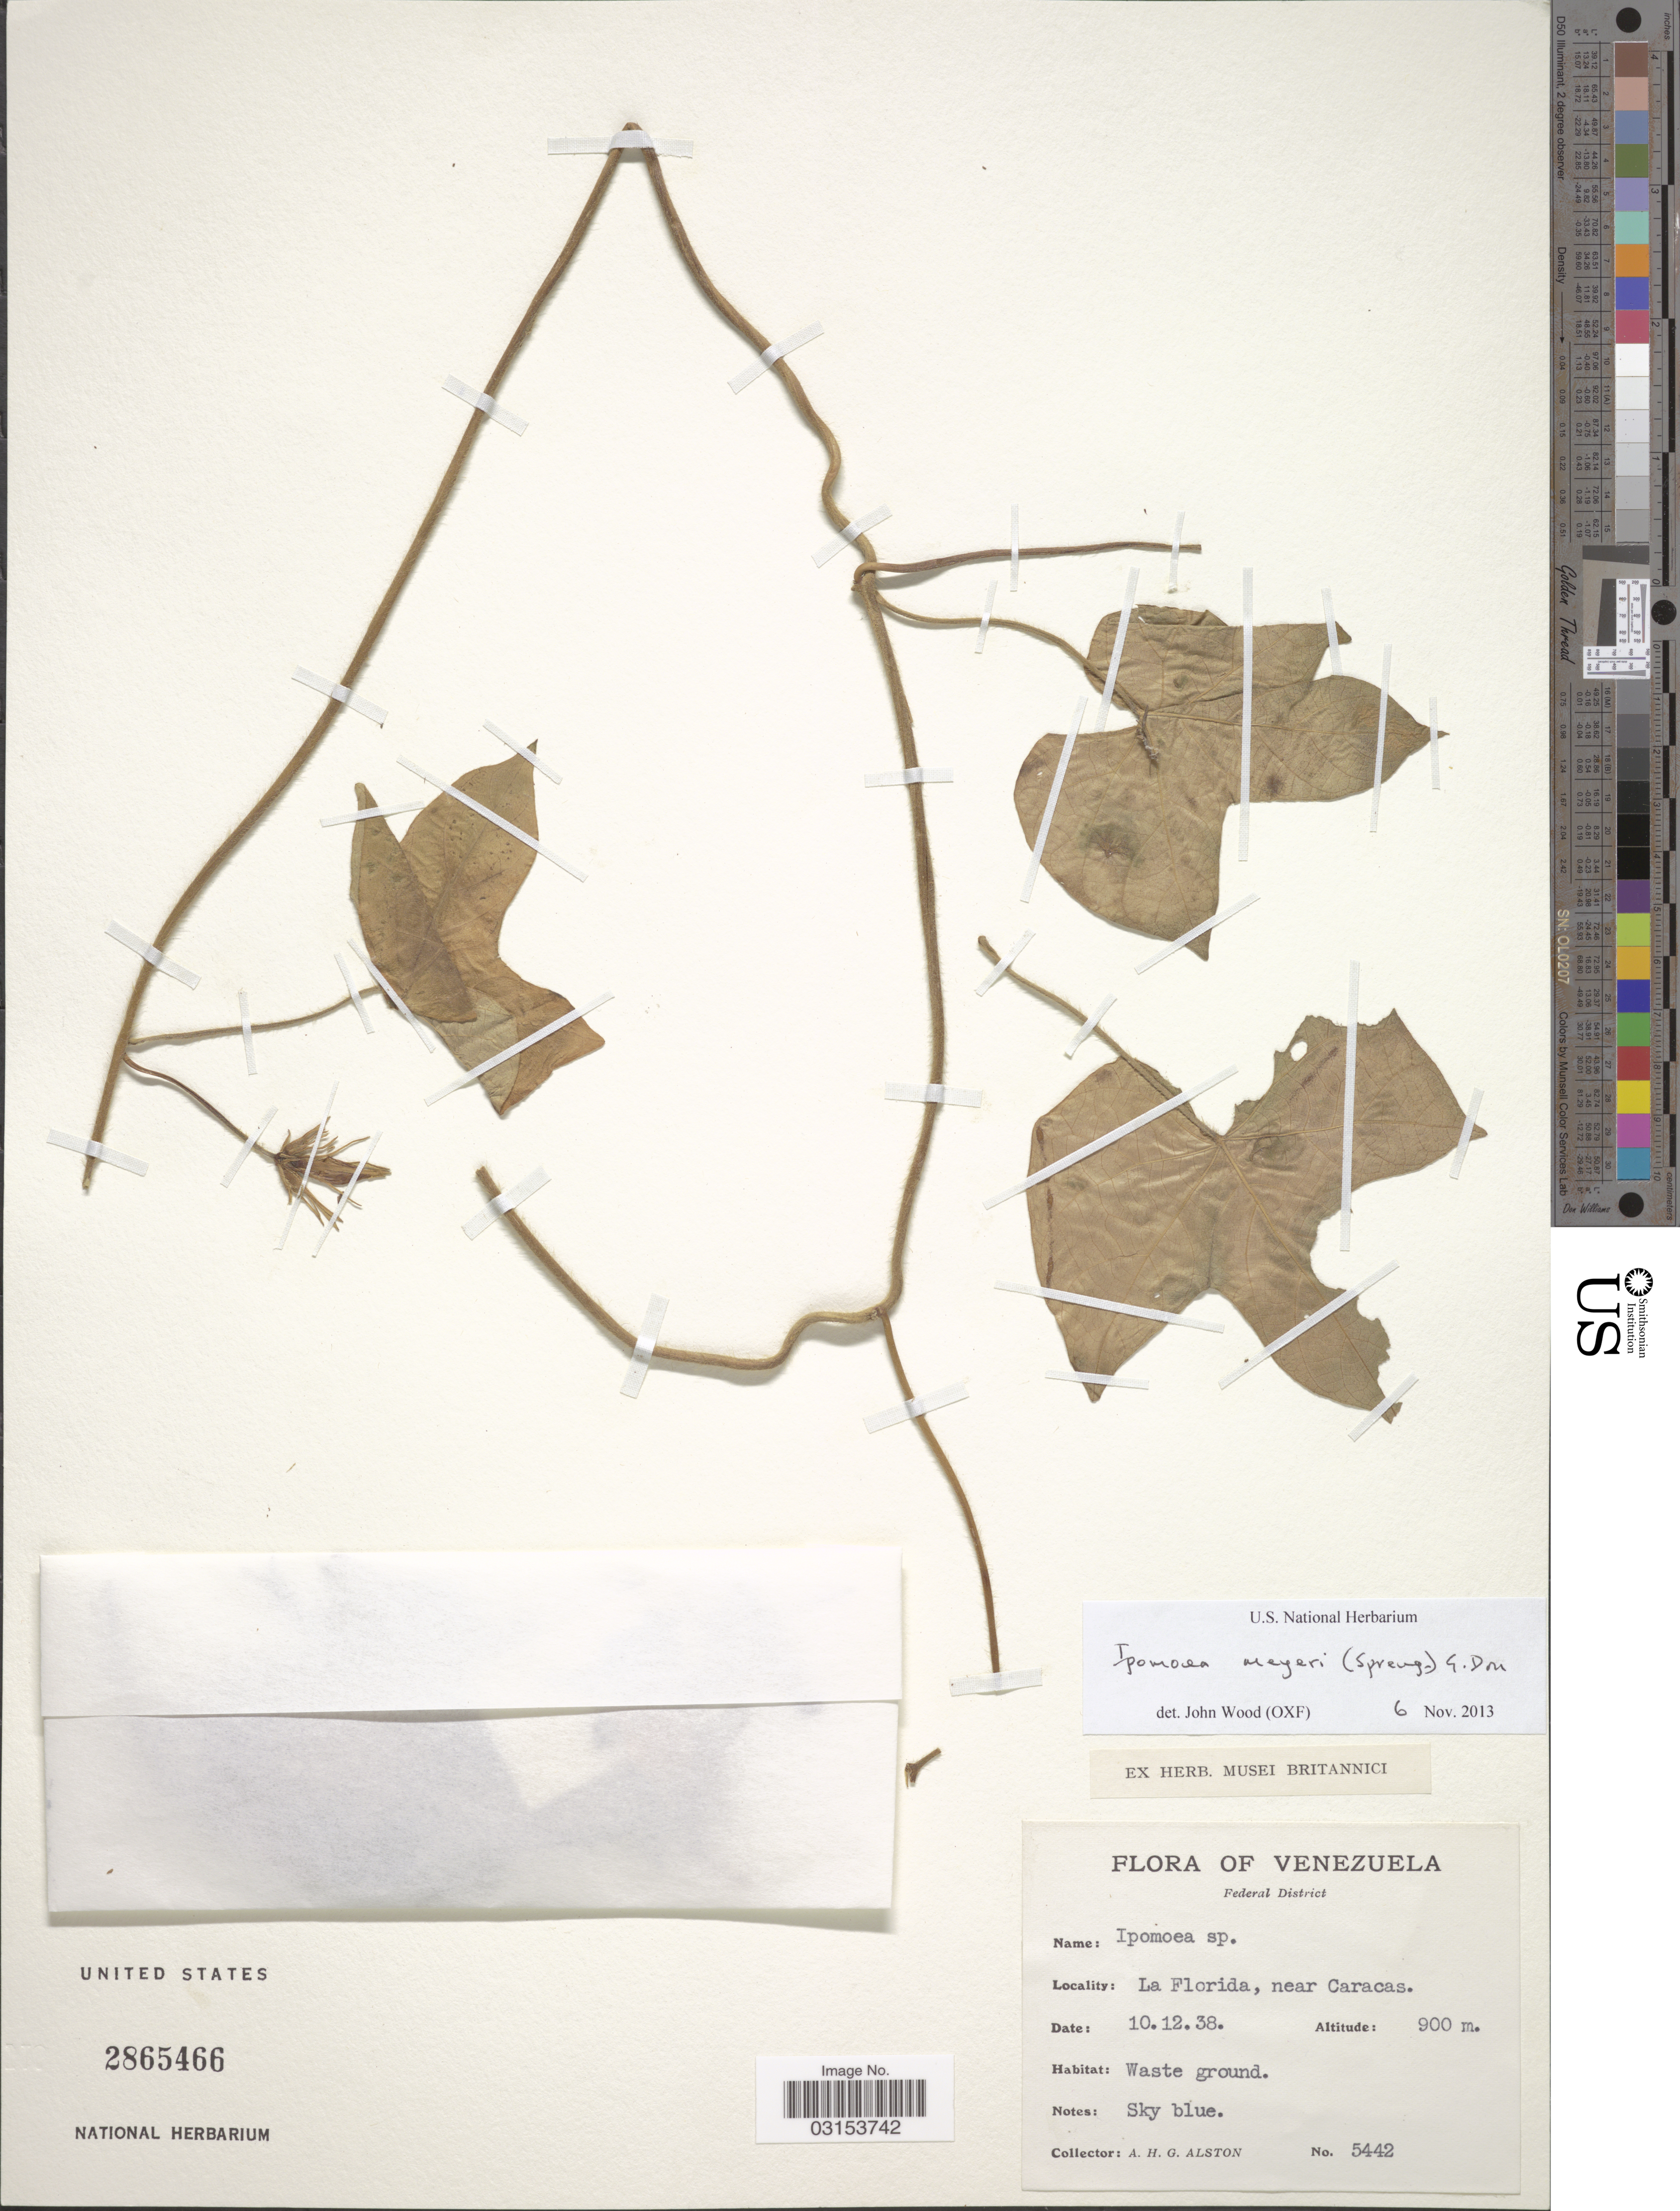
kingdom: Plantae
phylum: Tracheophyta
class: Magnoliopsida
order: Solanales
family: Convolvulaceae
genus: Ipomoea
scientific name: Ipomoea sp.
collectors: A. H. Alston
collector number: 5442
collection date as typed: Transcribed d/m/y: 10/12/38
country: Venezuela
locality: Federal District. La Florida, near Caracas.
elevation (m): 900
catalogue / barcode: US 2865466